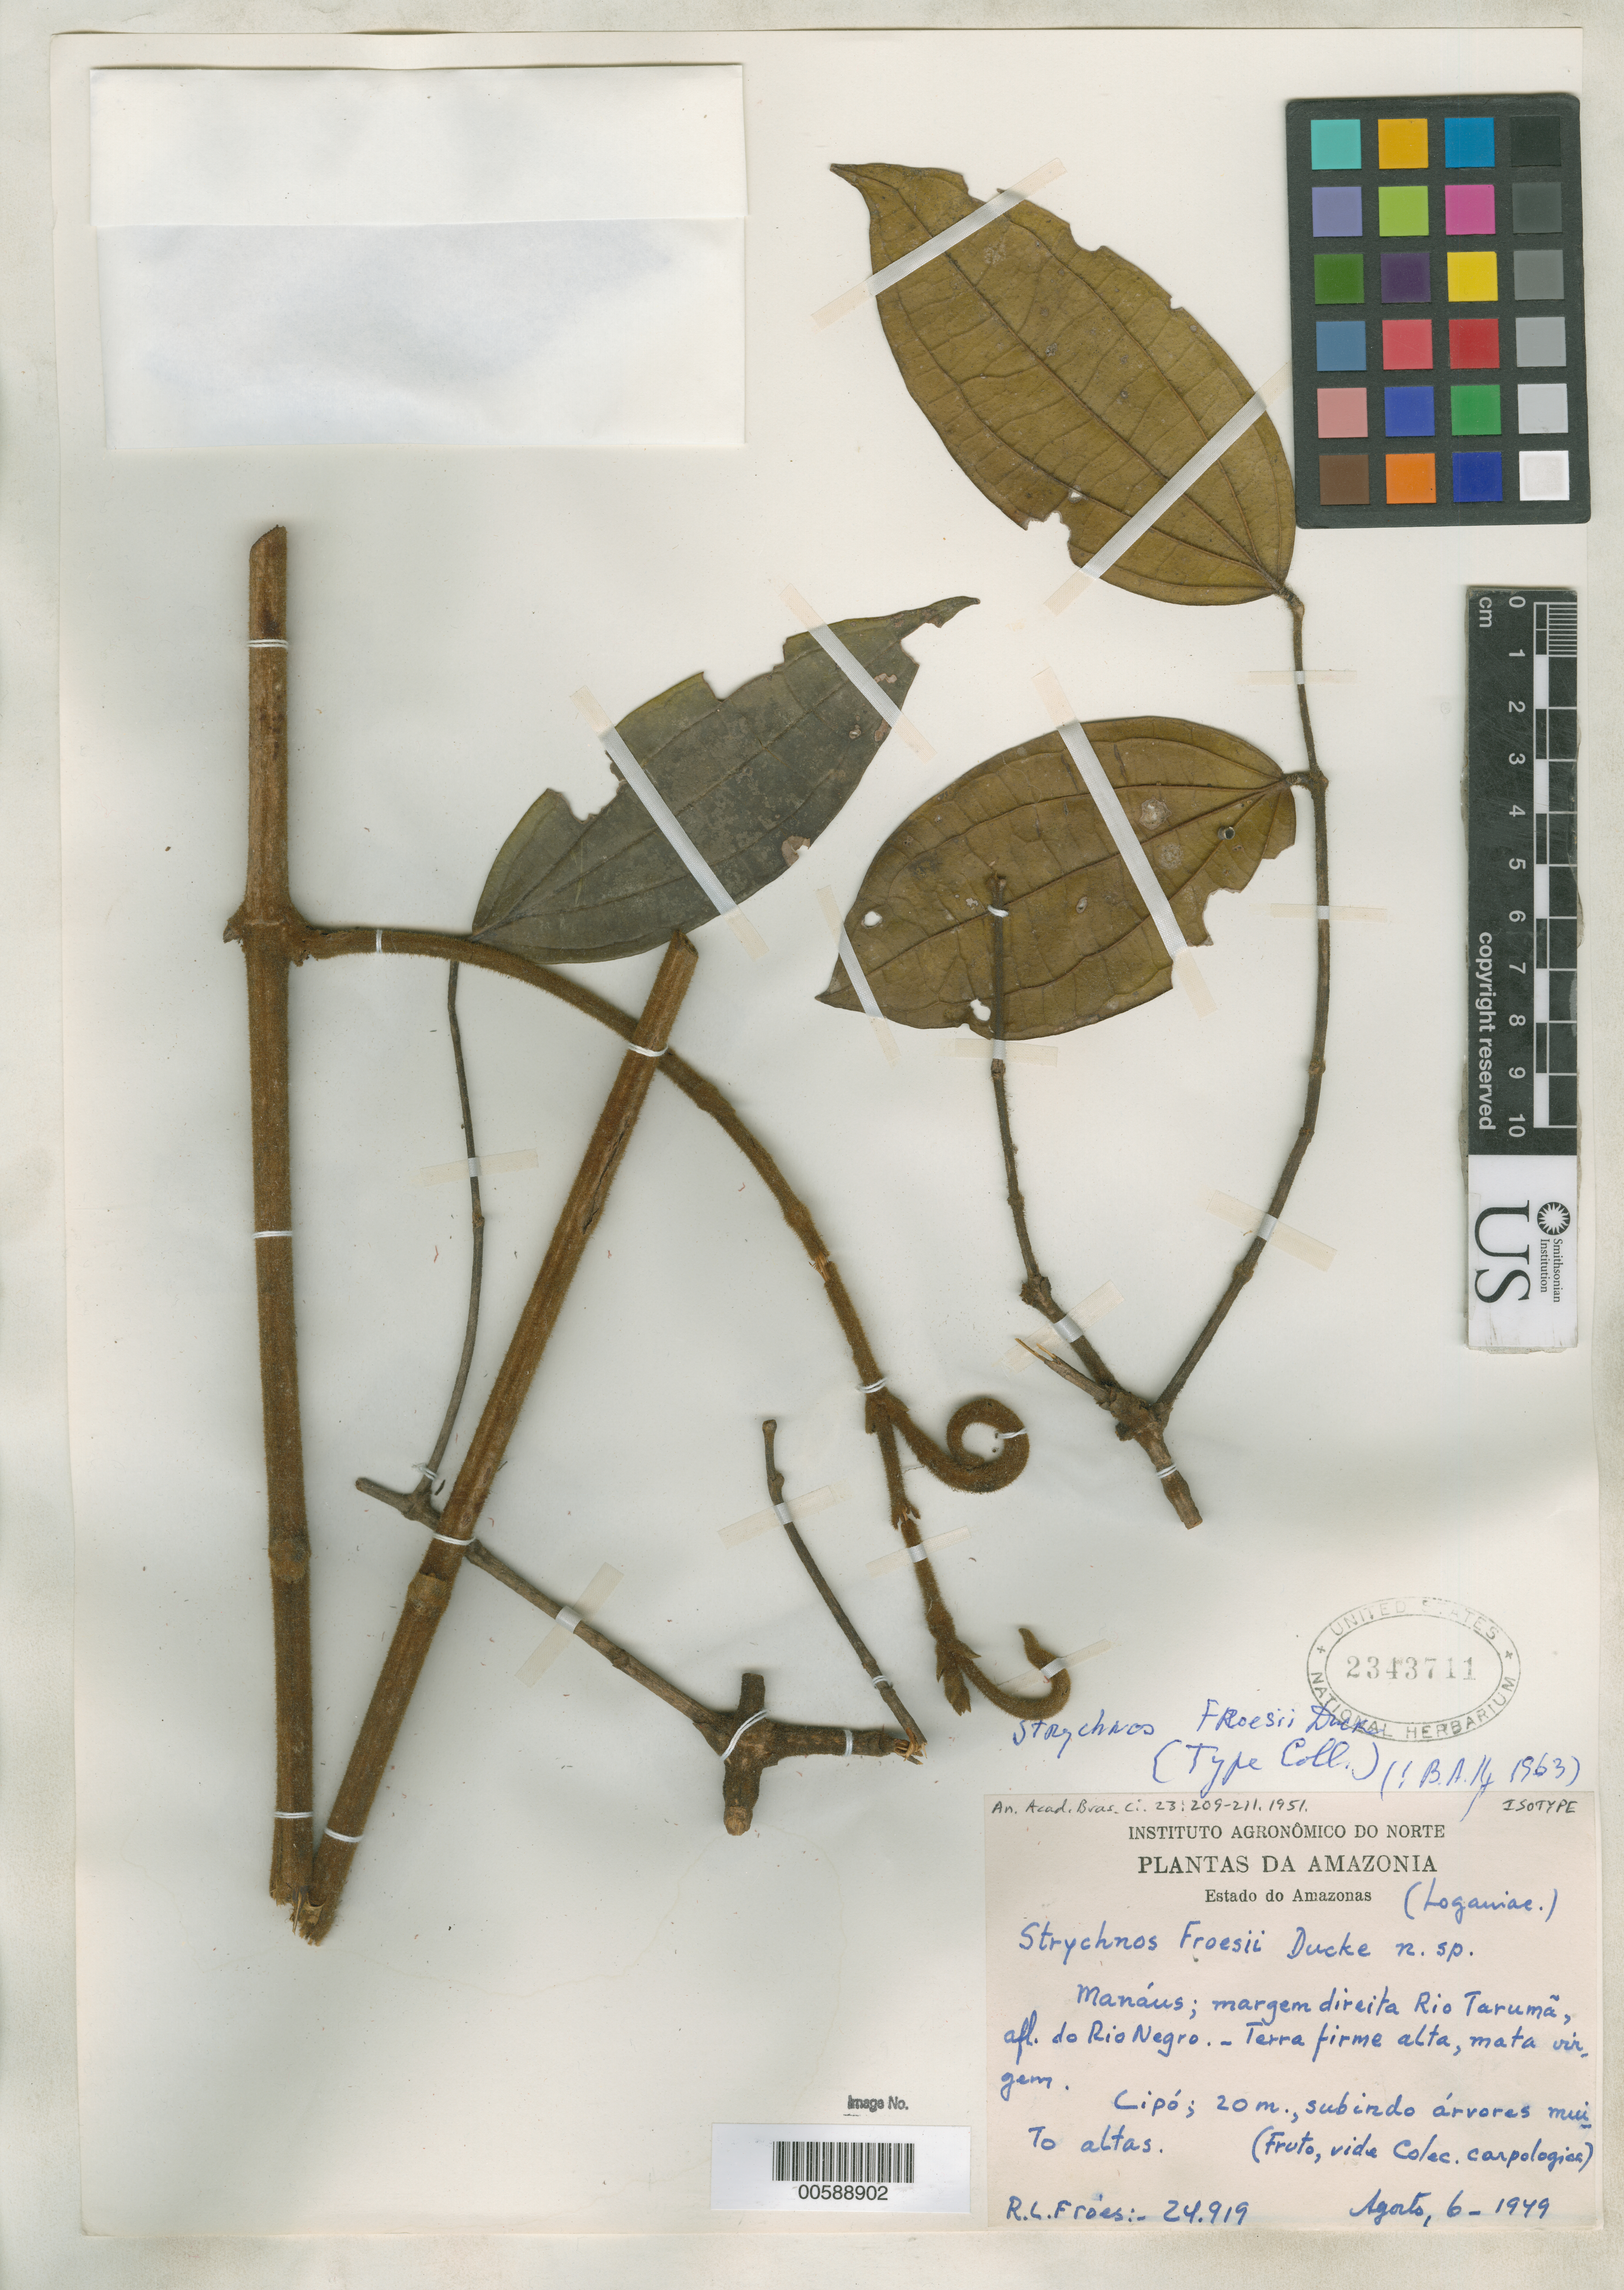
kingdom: Plantae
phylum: Tracheophyta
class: Magnoliopsida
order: Gentianales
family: Loganiaceae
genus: Strychnos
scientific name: Strychnos froesii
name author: Ducke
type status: Isotype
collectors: R. L. Fróes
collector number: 24919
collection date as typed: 06 Aug 1949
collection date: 1949-08-06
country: Brazil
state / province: Amazonas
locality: Manaus, margem direita Rio Taruma, afl. Dorio Negro.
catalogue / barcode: US 2343711